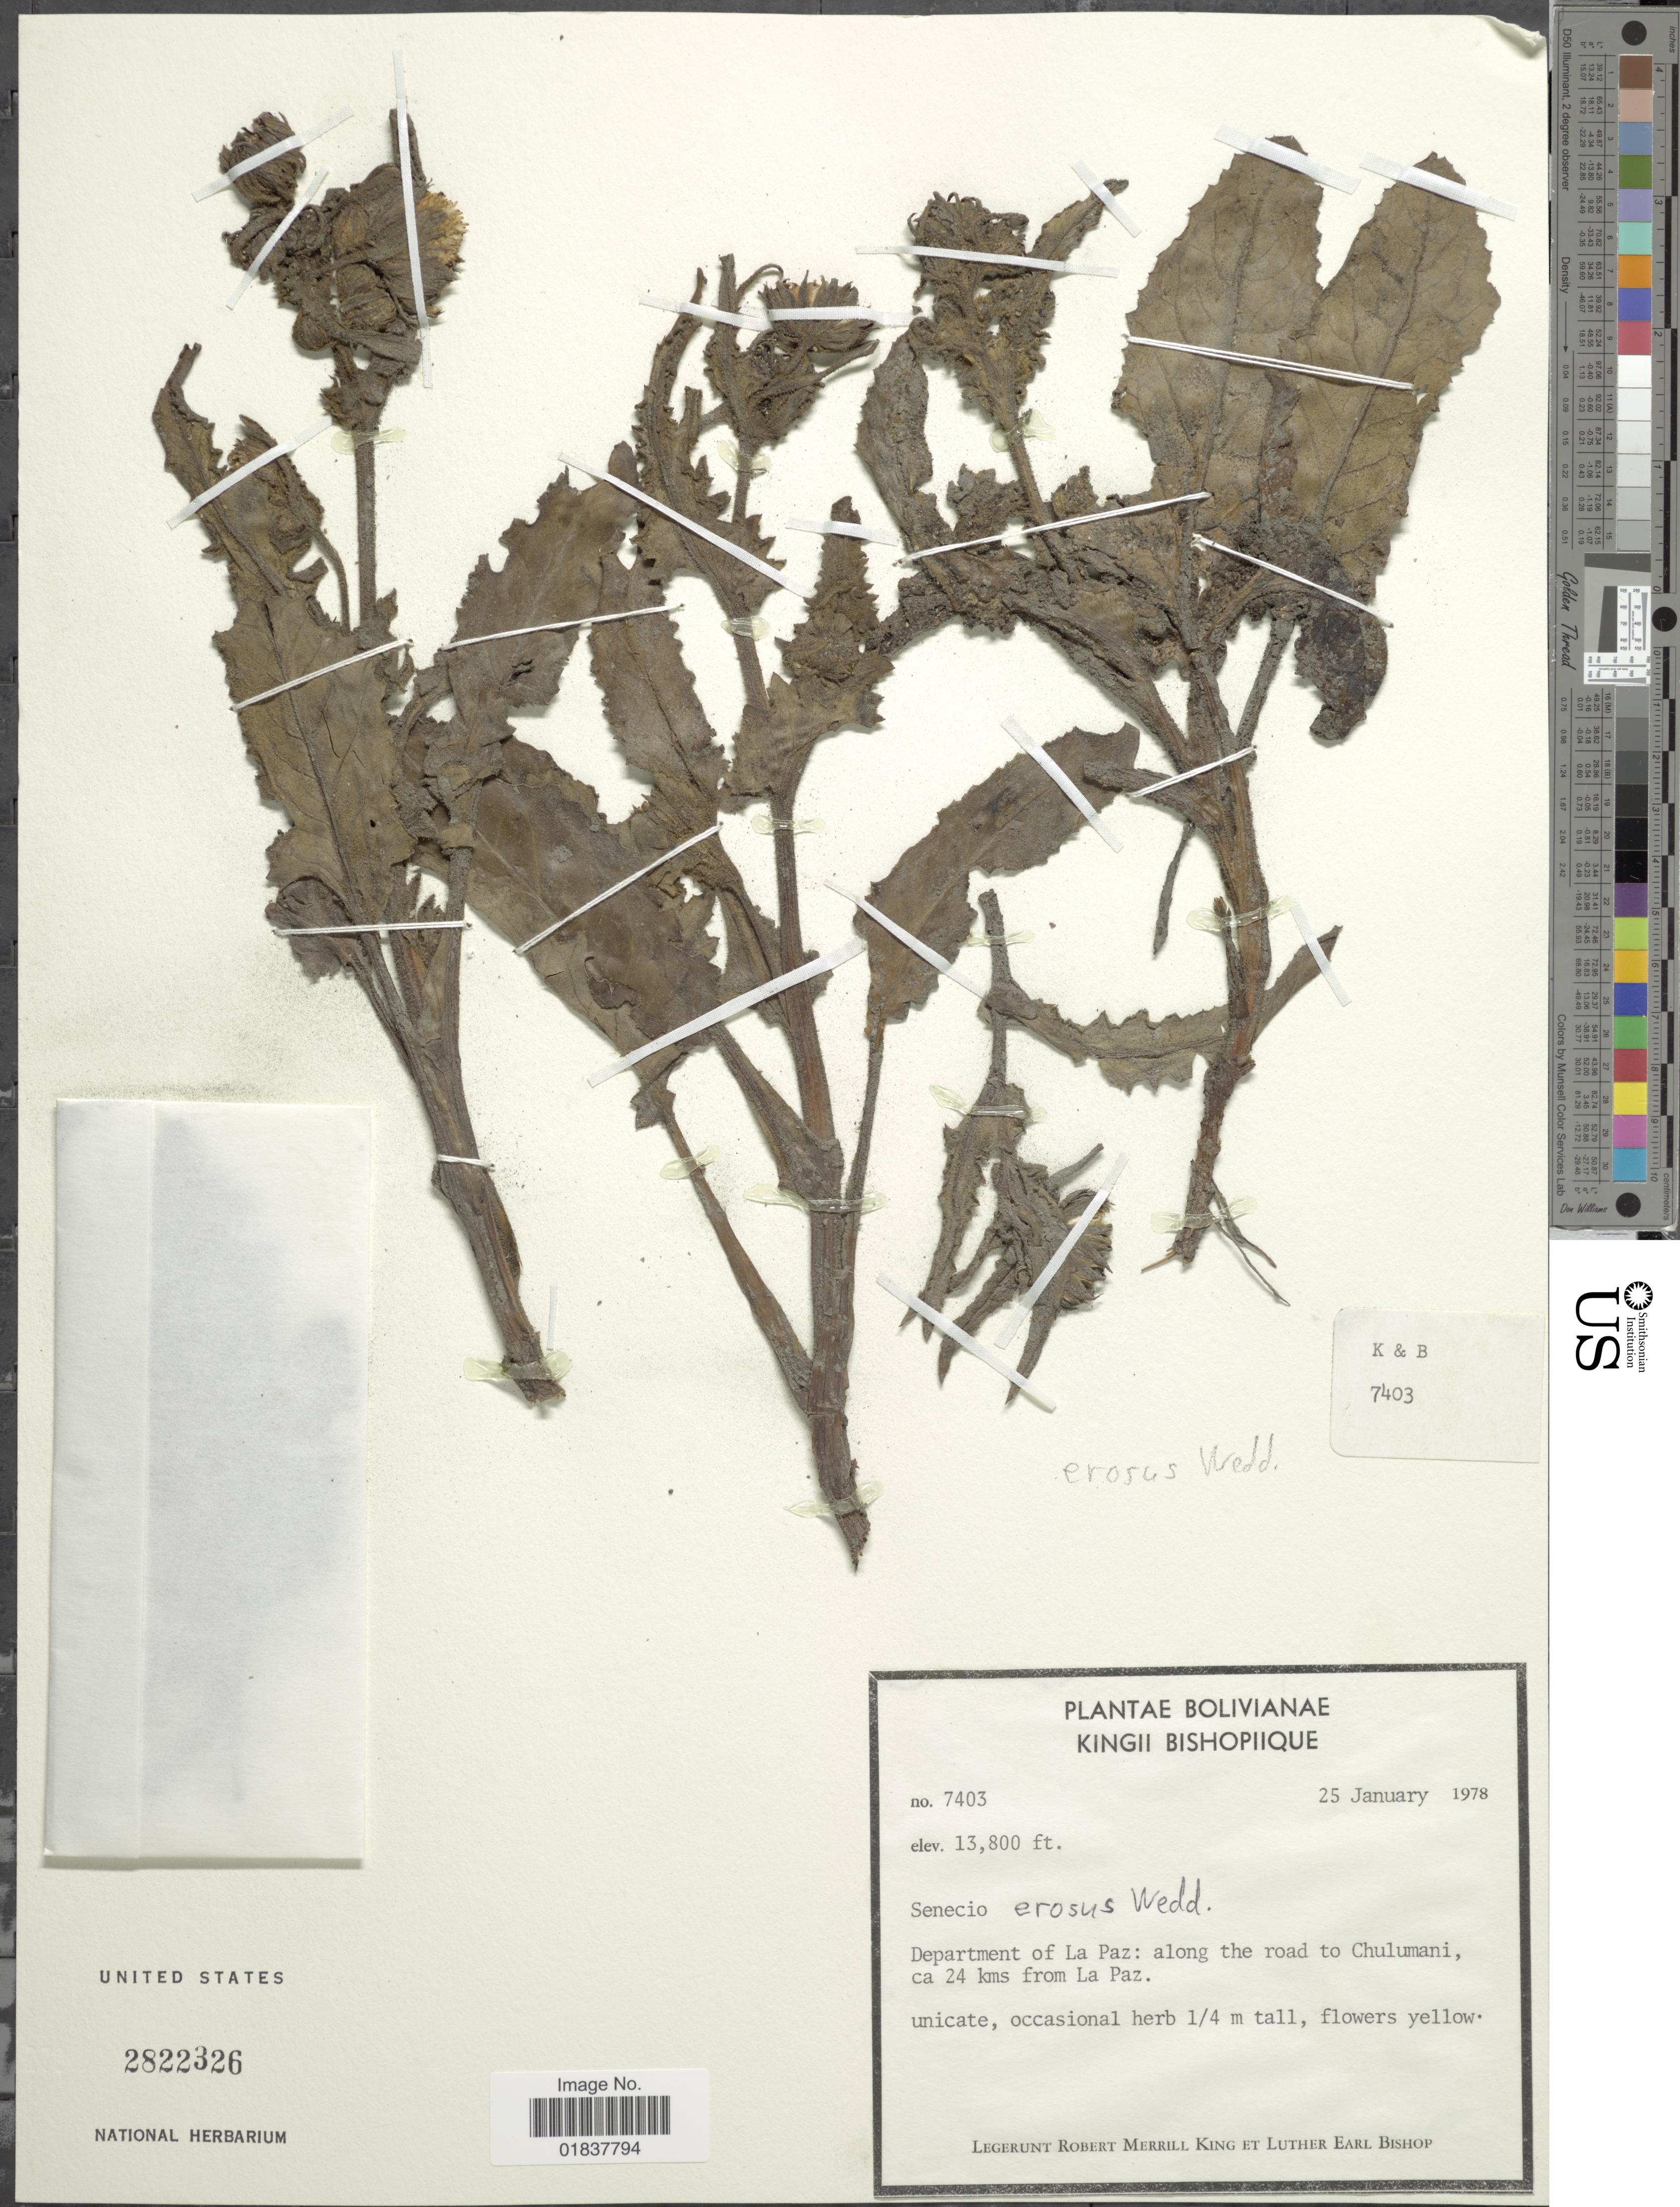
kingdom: Plantae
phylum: Tracheophyta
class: Magnoliopsida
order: Asterales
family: Asteraceae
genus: Senecio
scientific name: Senecio rhizomatus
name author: Rusby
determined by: Salomon, Luciana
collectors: R. M. King & L. E. Bishop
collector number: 7403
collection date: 1978-01-25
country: Bolivia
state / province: La Paz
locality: Along the road to Chulumani, ca 24 kms from La Paz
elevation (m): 4206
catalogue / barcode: US 2822326